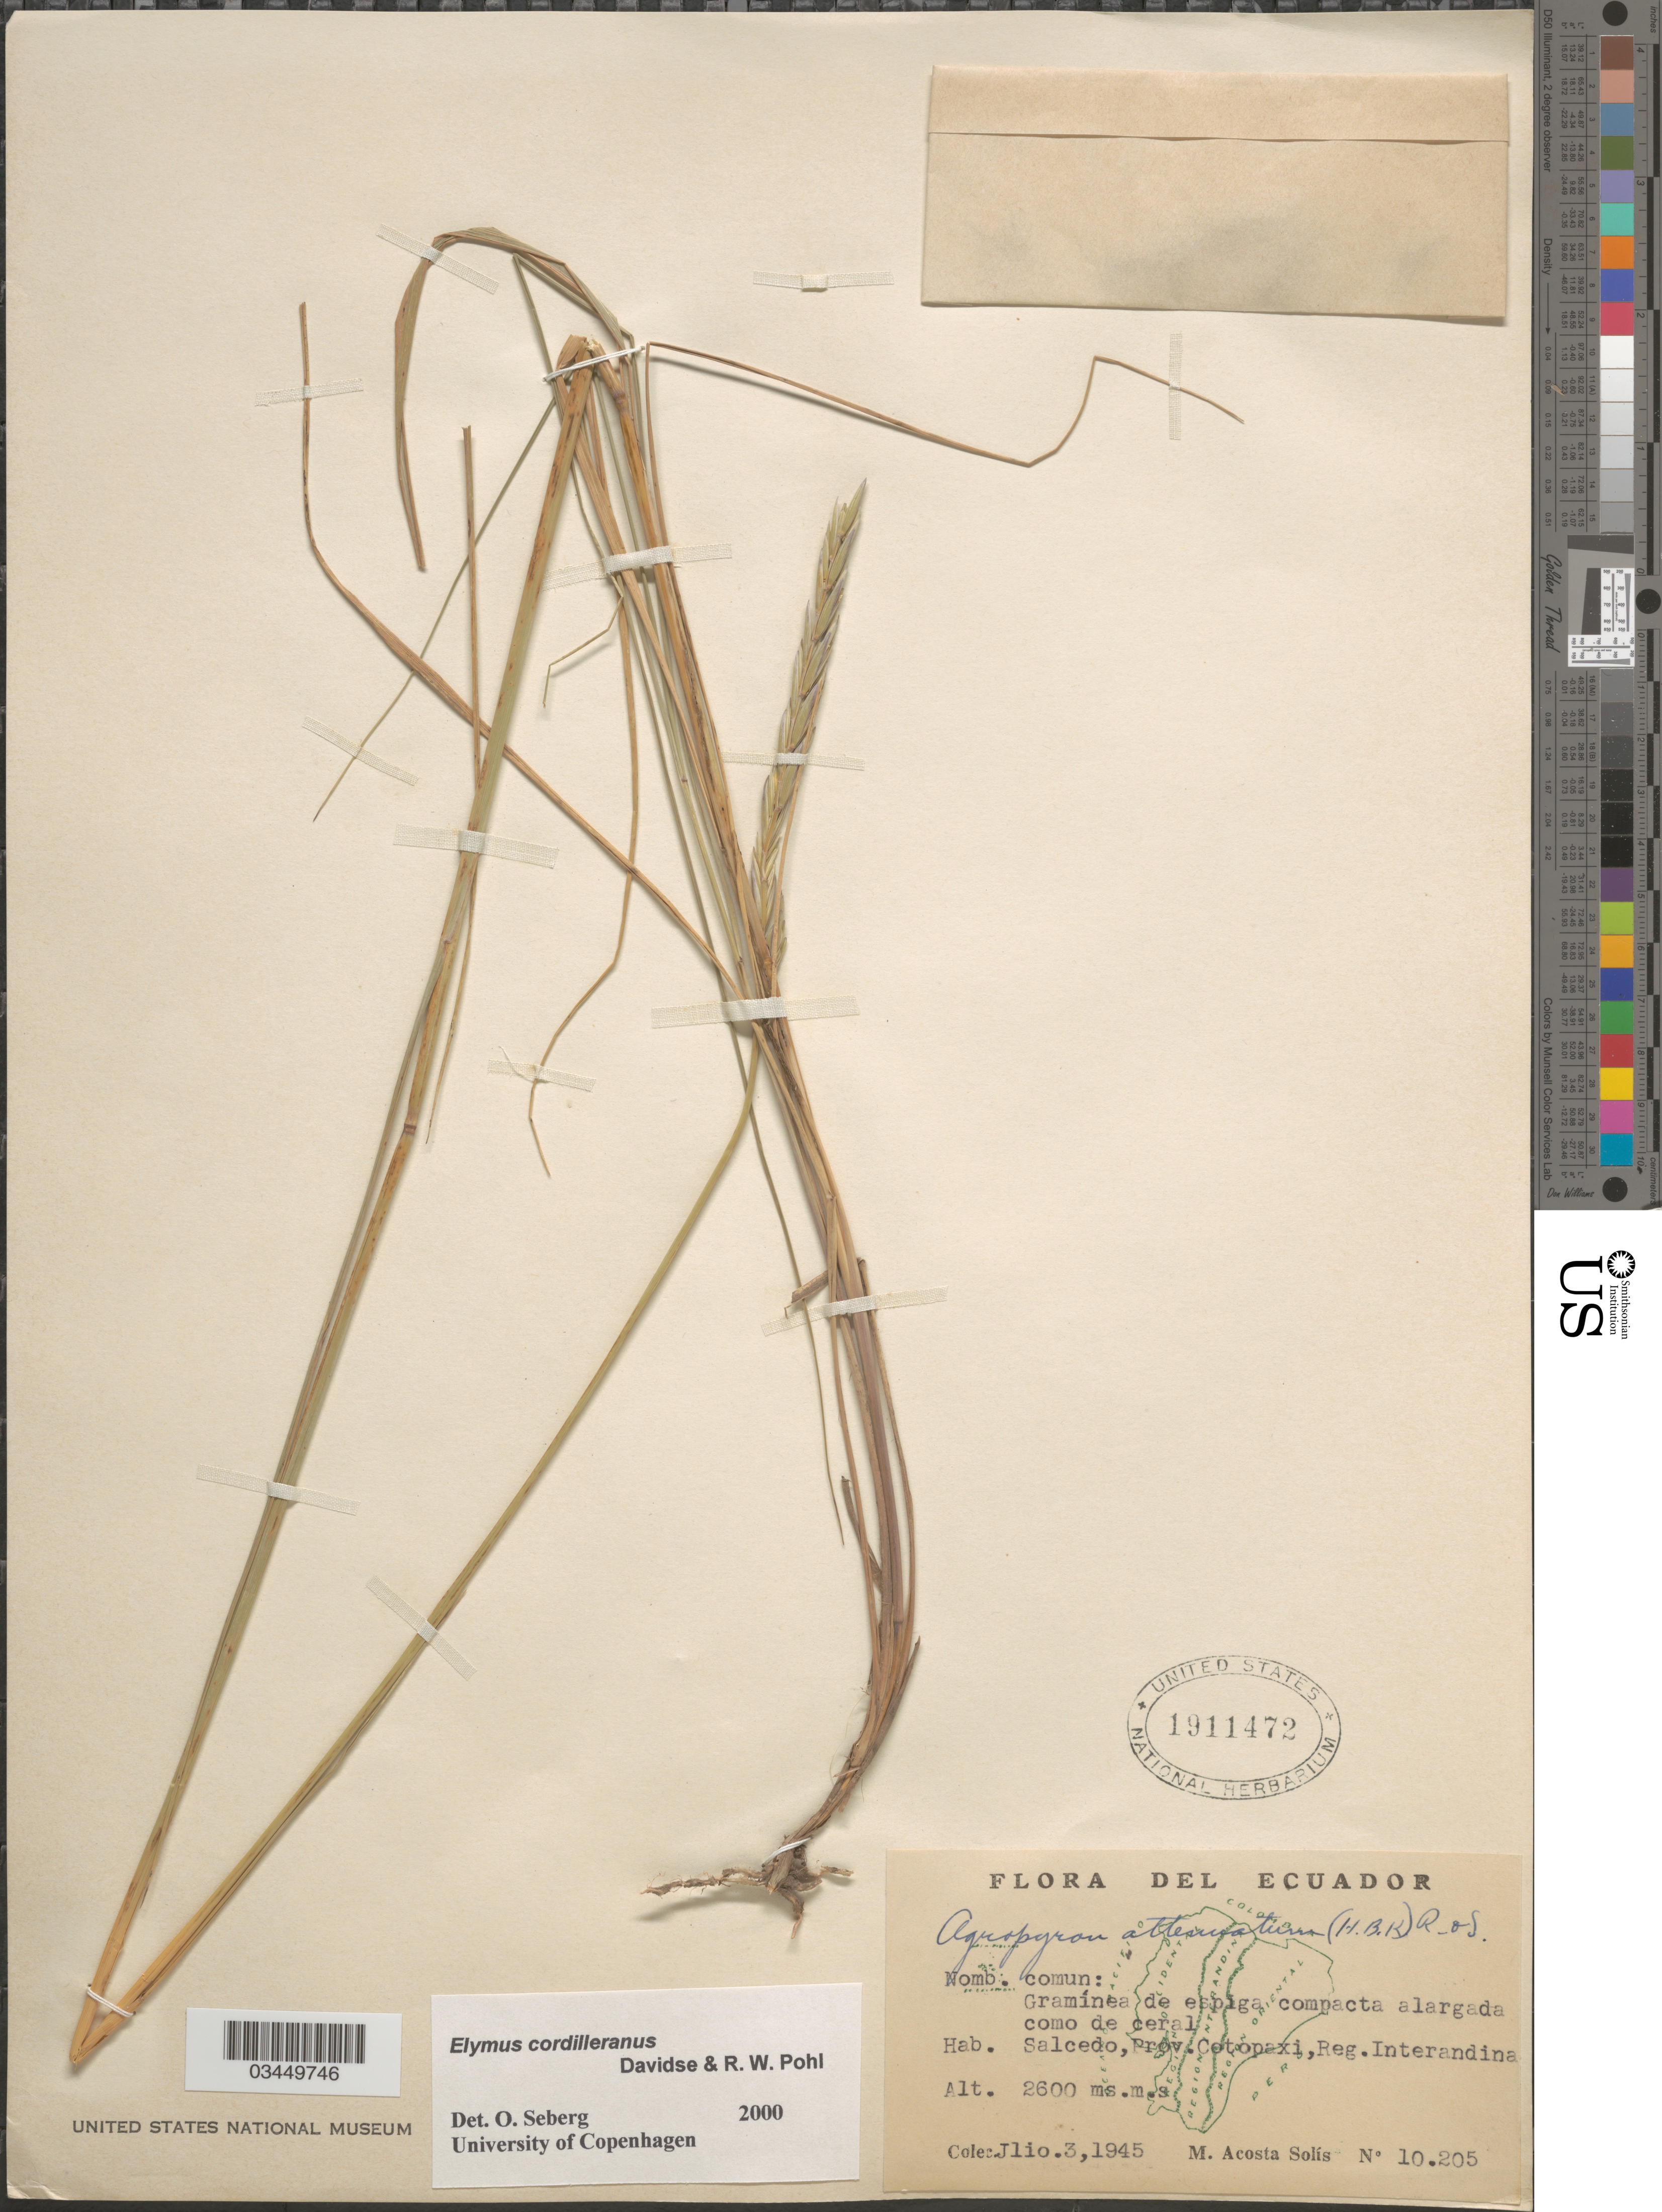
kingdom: Plantae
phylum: Tracheophyta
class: Liliopsida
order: Poales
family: Poaceae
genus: Elymus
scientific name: Elymus cordilleranus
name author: Davidse & R.W. Pohl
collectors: M. Acosta Solis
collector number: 10205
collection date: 1945-07-03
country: Ecuador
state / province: Cotopaxi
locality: Salcedo, Reg. Interandina.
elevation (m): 2600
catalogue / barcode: US 1911472